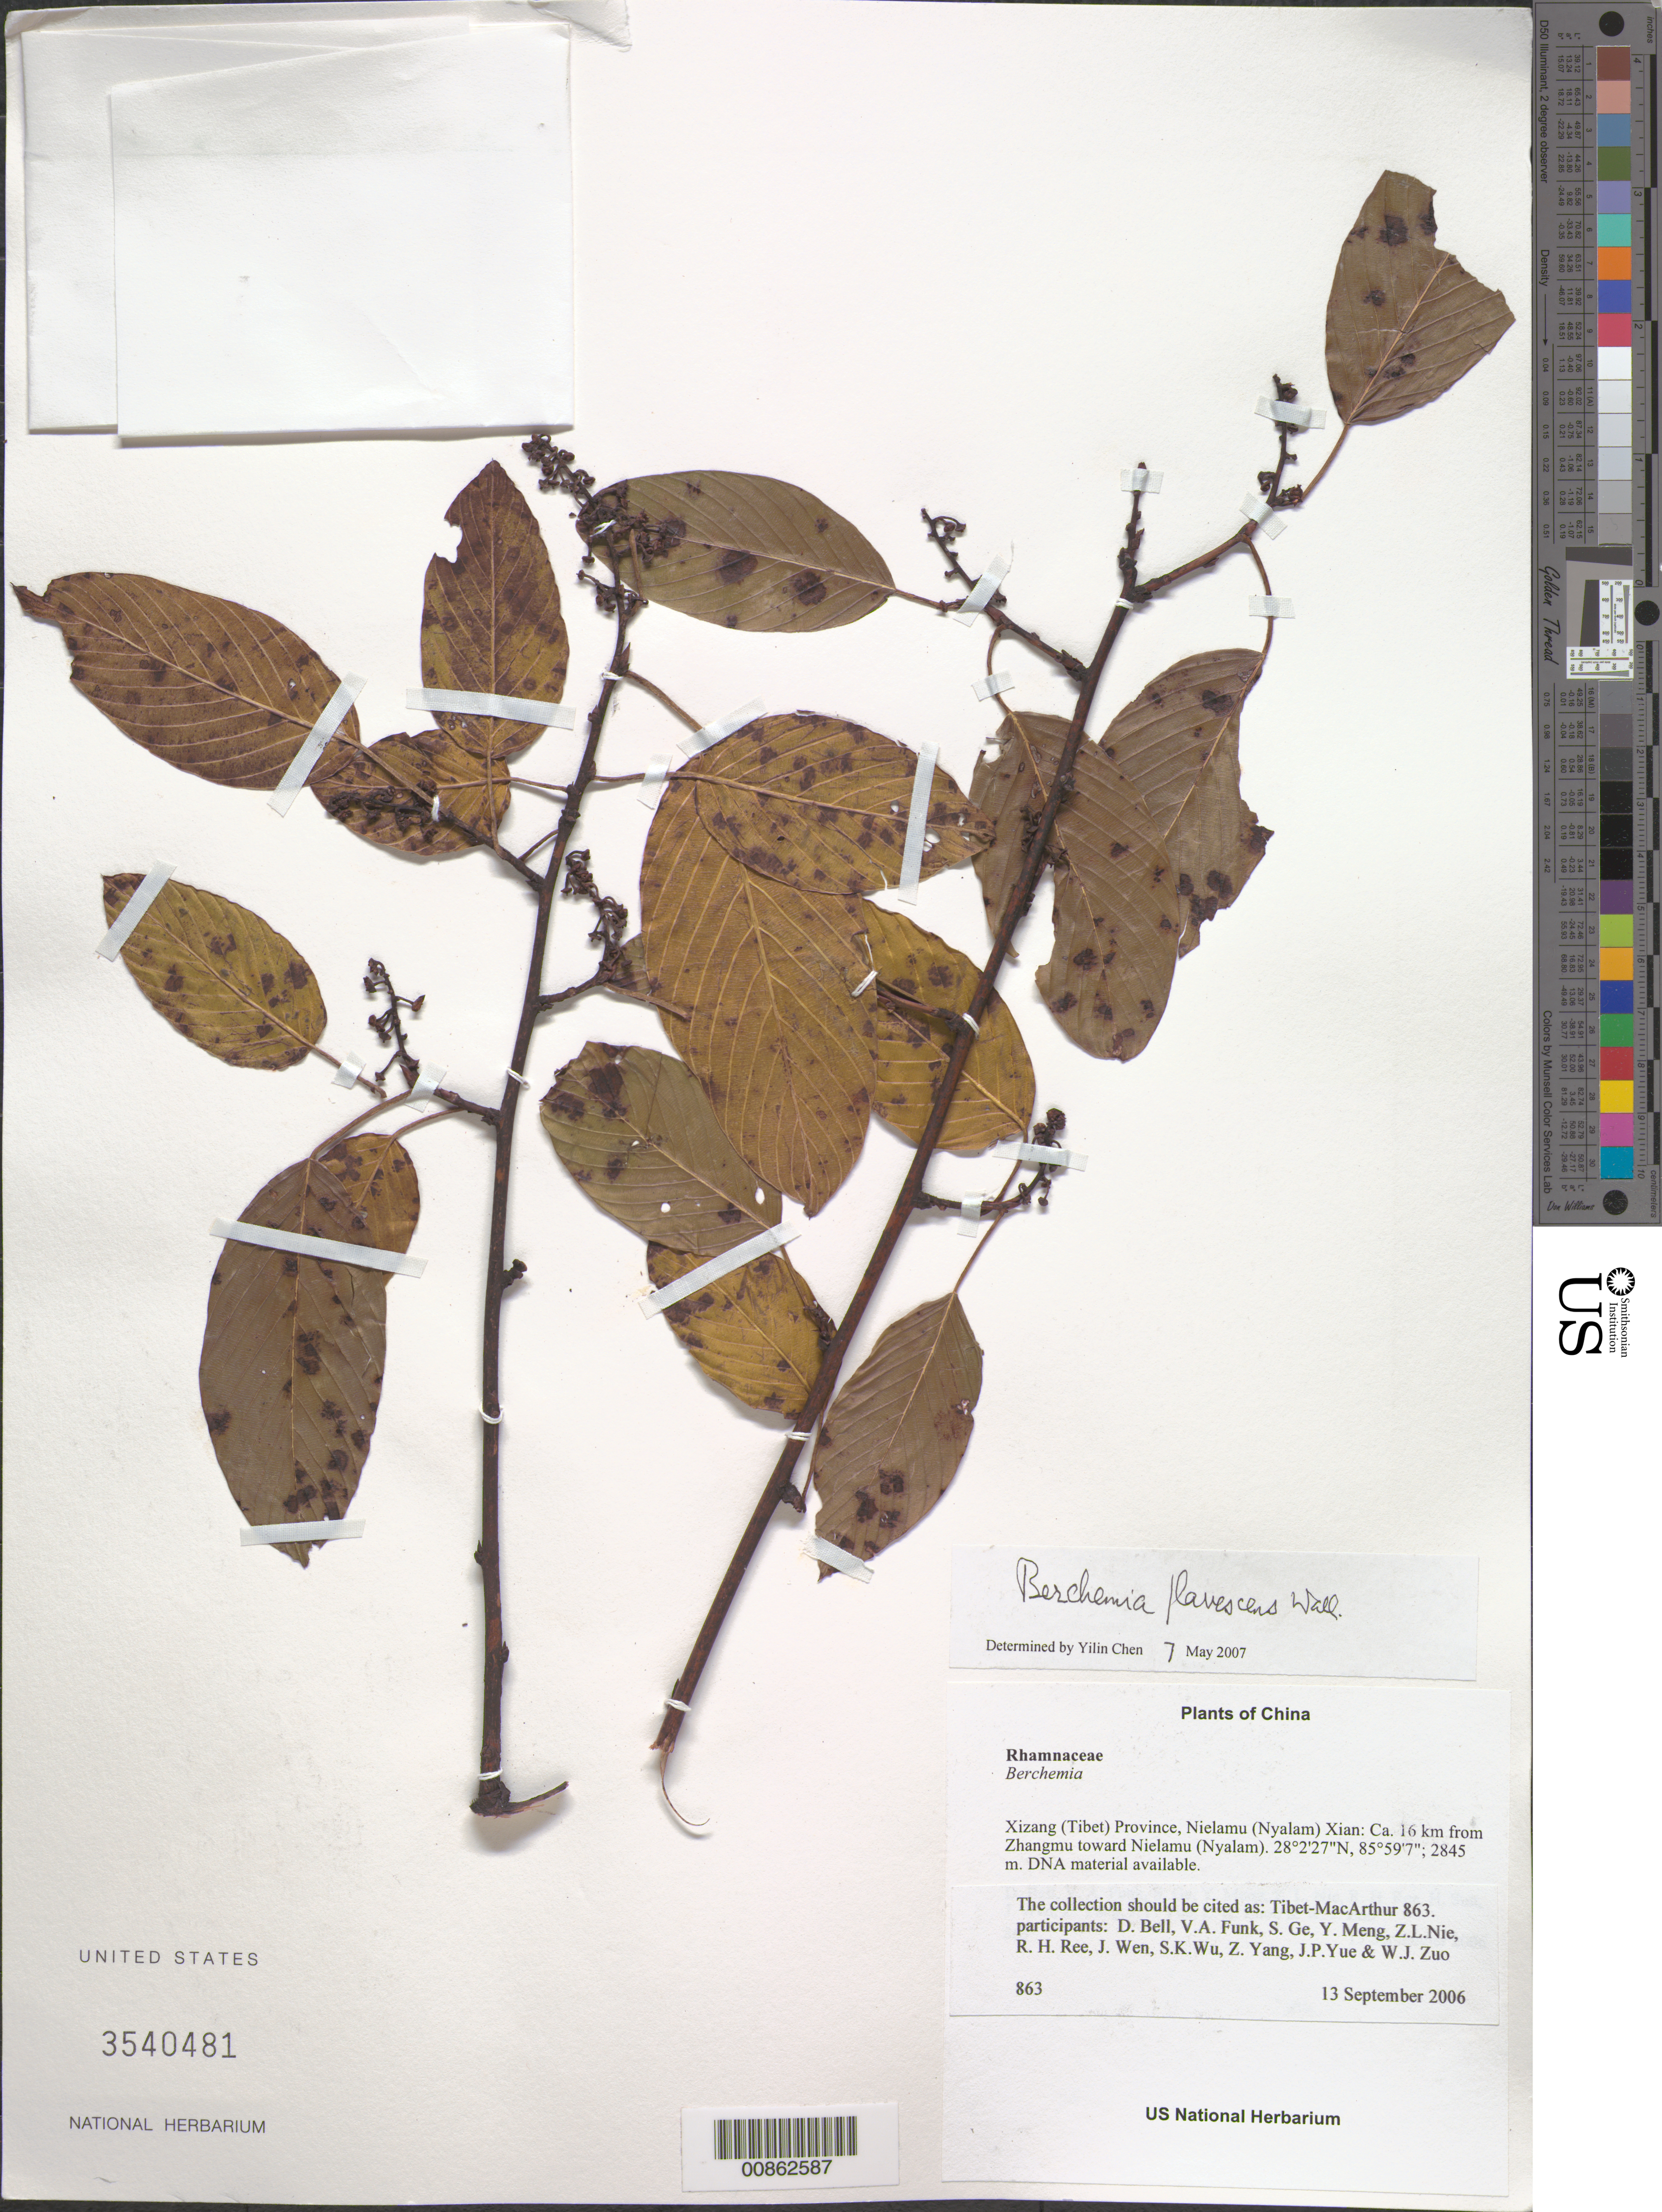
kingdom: Plantae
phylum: Tracheophyta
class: Magnoliopsida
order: Rosales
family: Rhamnaceae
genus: Berchemia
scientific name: Berchemia flavescens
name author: (Wall.) Brongn.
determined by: Yilin Chen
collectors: Tibet-MacArthur, D. A. Bell, V. Funk, S. Ge, Y. Meng, Z. Nie, R. Ree, H. Sun, J. Wen, Z. Yang, J. Yue, Z. Zhou & W. Zuo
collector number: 863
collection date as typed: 13 Sep 2006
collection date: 2006-09-13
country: China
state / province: Xizang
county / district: Nielamu (Nyalam) Xian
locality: Ca. 16 km from Zhangmu toward Nielamu (Nyalam).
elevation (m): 2845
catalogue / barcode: US 3540481